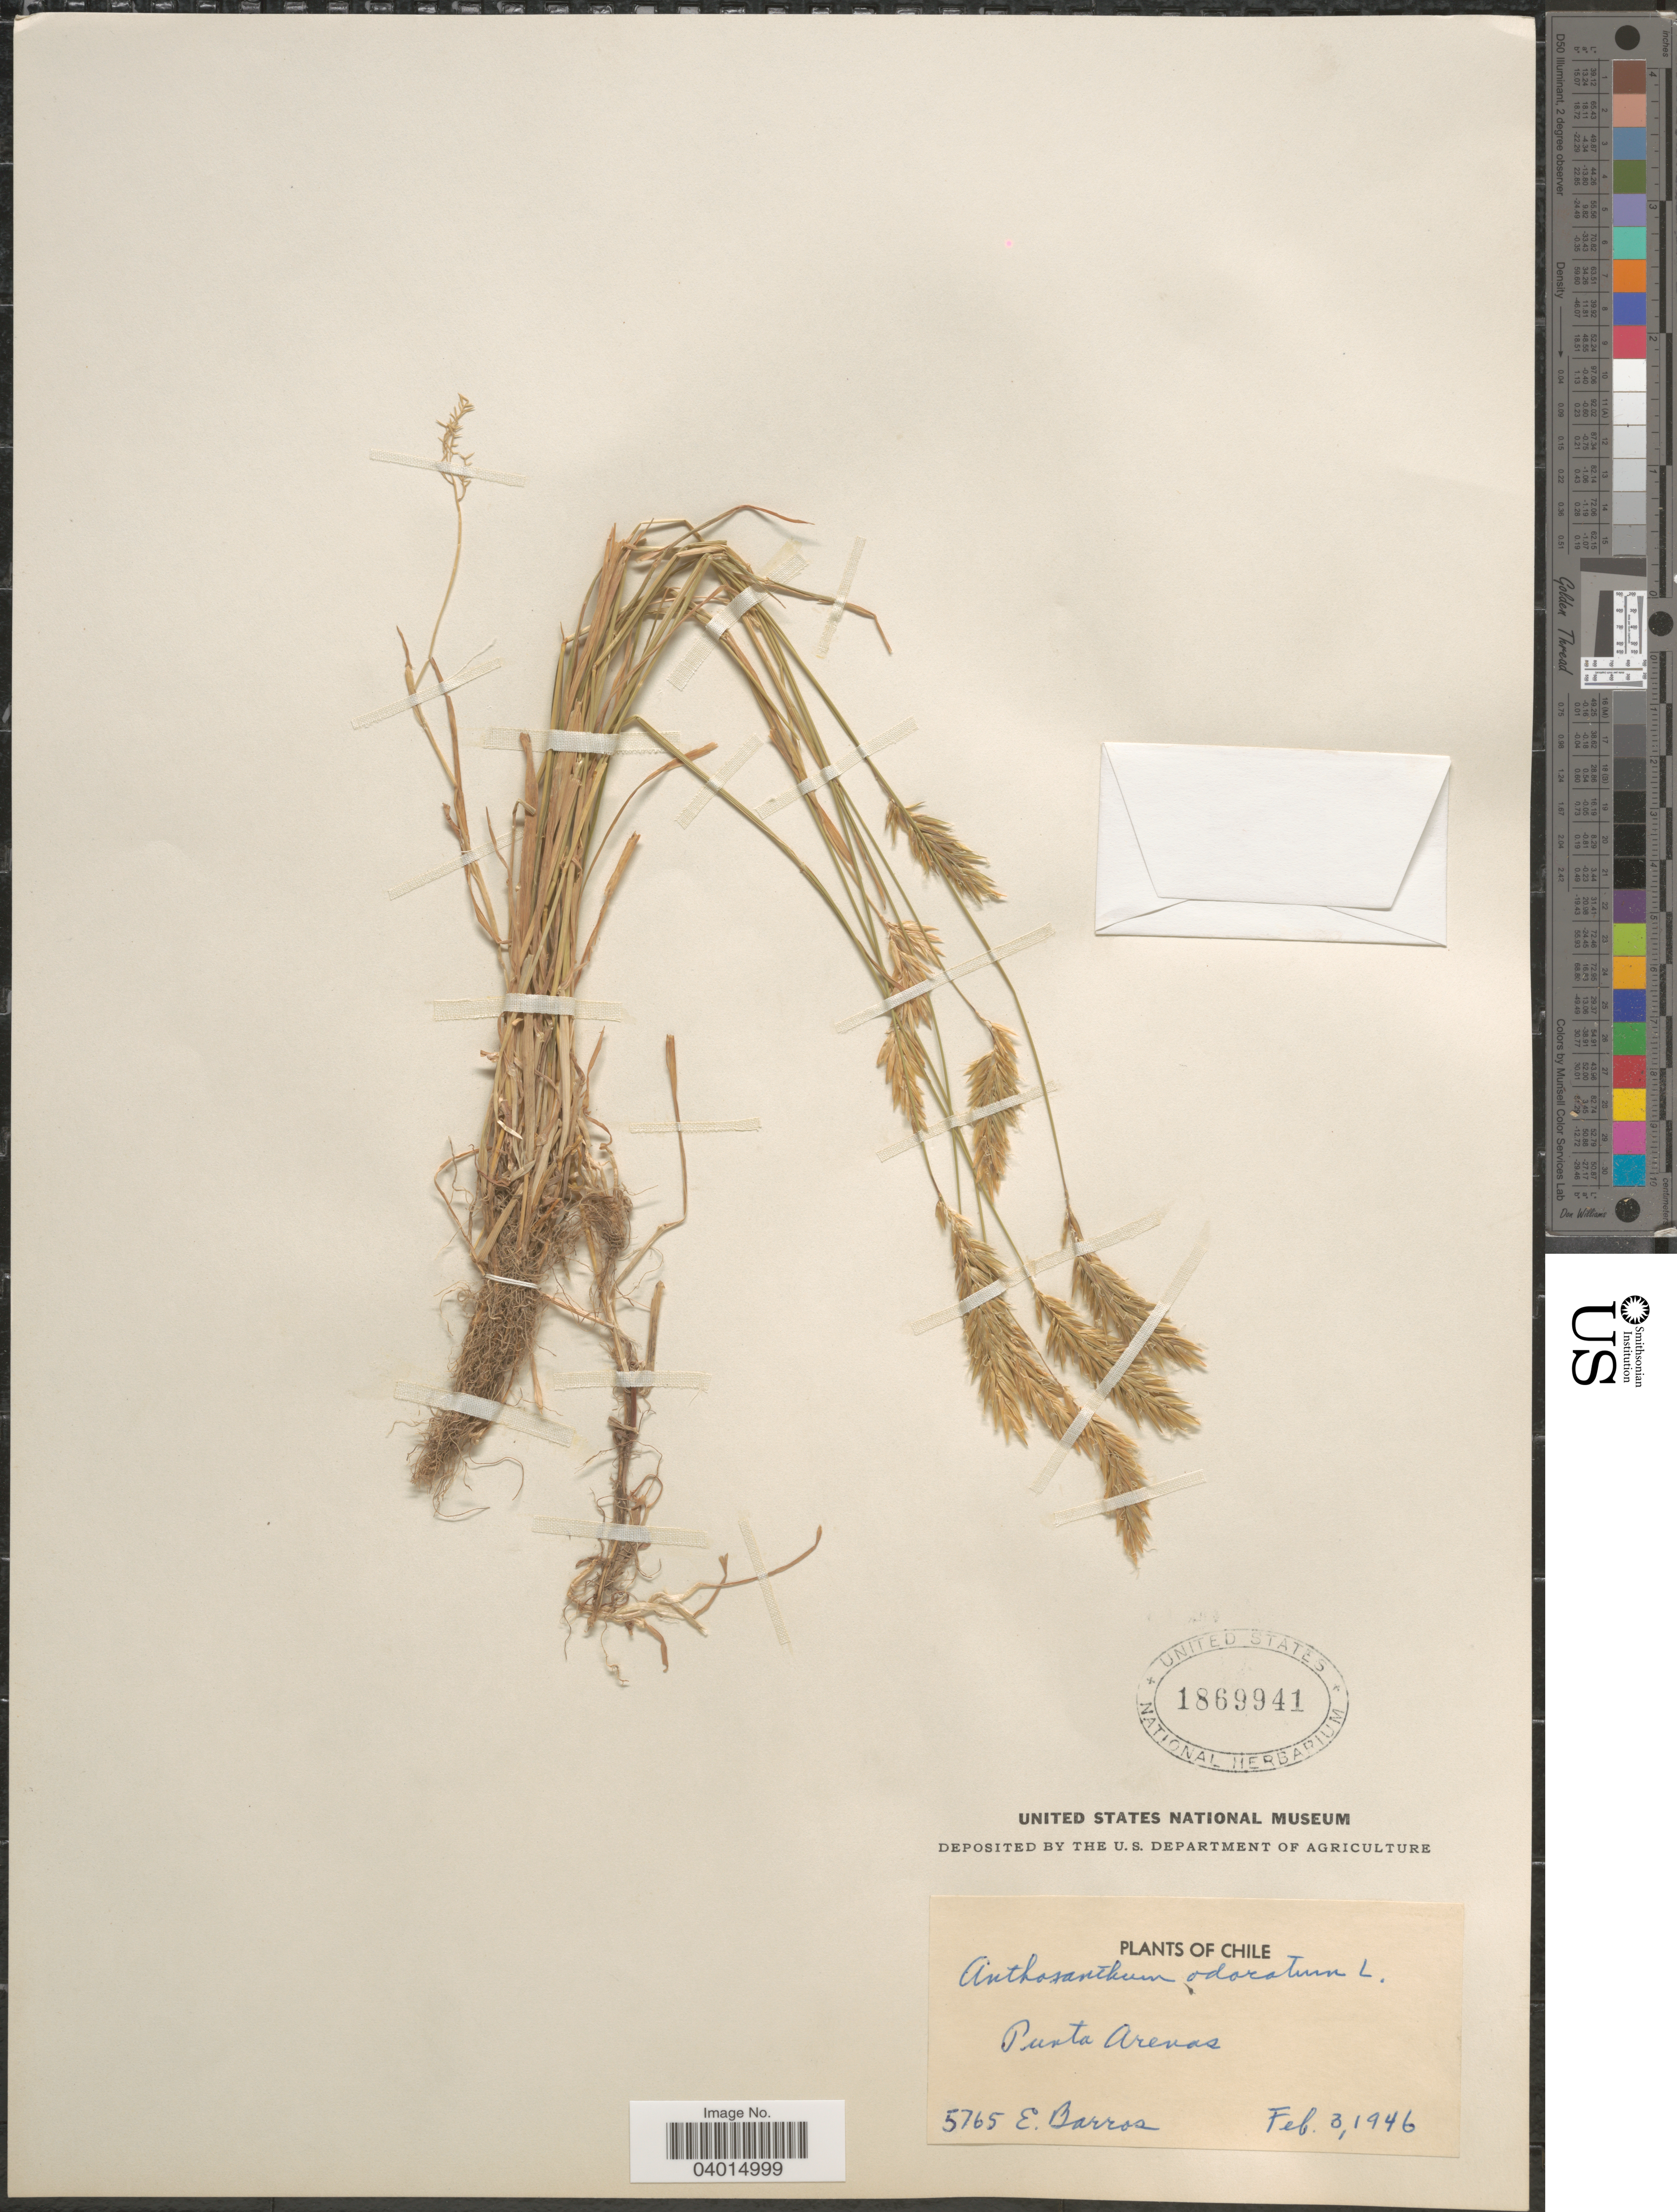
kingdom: Plantae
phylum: Tracheophyta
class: Liliopsida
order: Poales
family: Poaceae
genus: Anthoxanthum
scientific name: Anthoxanthum odoratum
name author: L.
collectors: E. Barros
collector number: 5765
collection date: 1946-02-03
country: Chile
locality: Punta Arenas.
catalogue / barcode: US 1869941